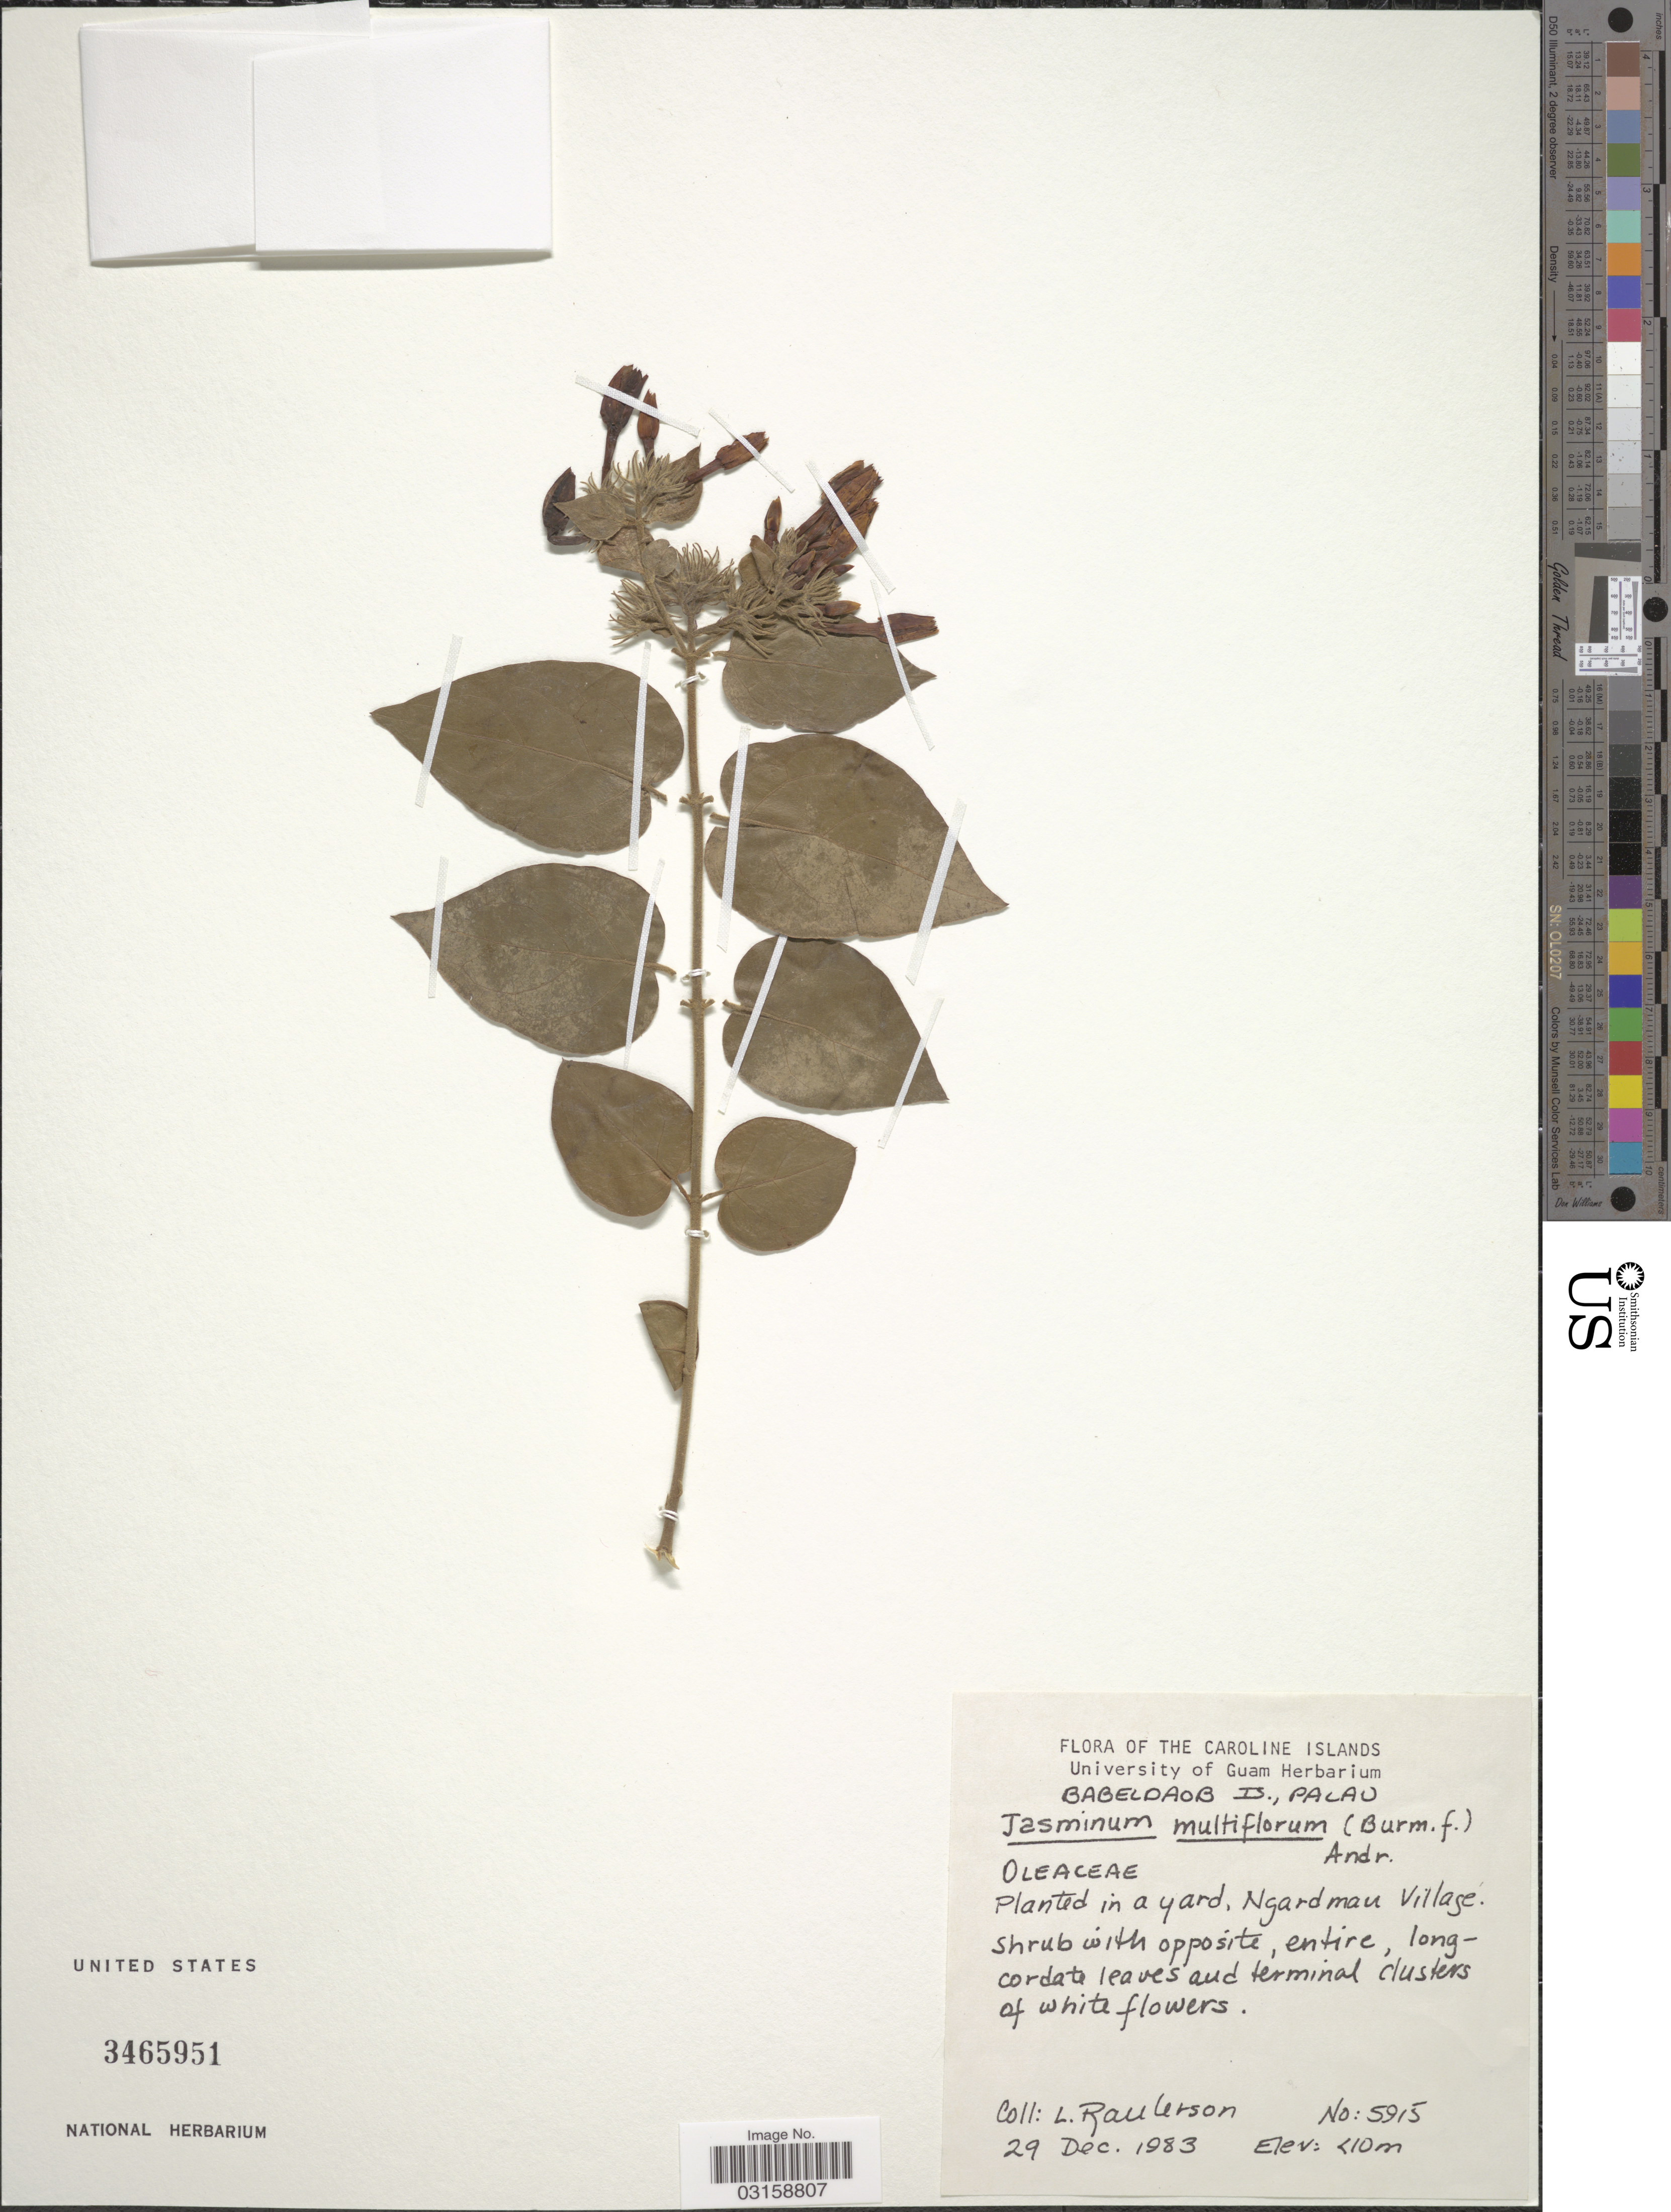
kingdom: Plantae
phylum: Tracheophyta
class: Magnoliopsida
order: Lamiales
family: Oleaceae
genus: Jasminum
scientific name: Jasminum multiflorum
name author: (Burm. f.) Andrews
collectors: L. Raulerson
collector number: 5915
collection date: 1983-12-29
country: Palau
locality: Caroline Islands. Babeldaob Is., Palau. Ngardmau Village.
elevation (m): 10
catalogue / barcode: US 3465951